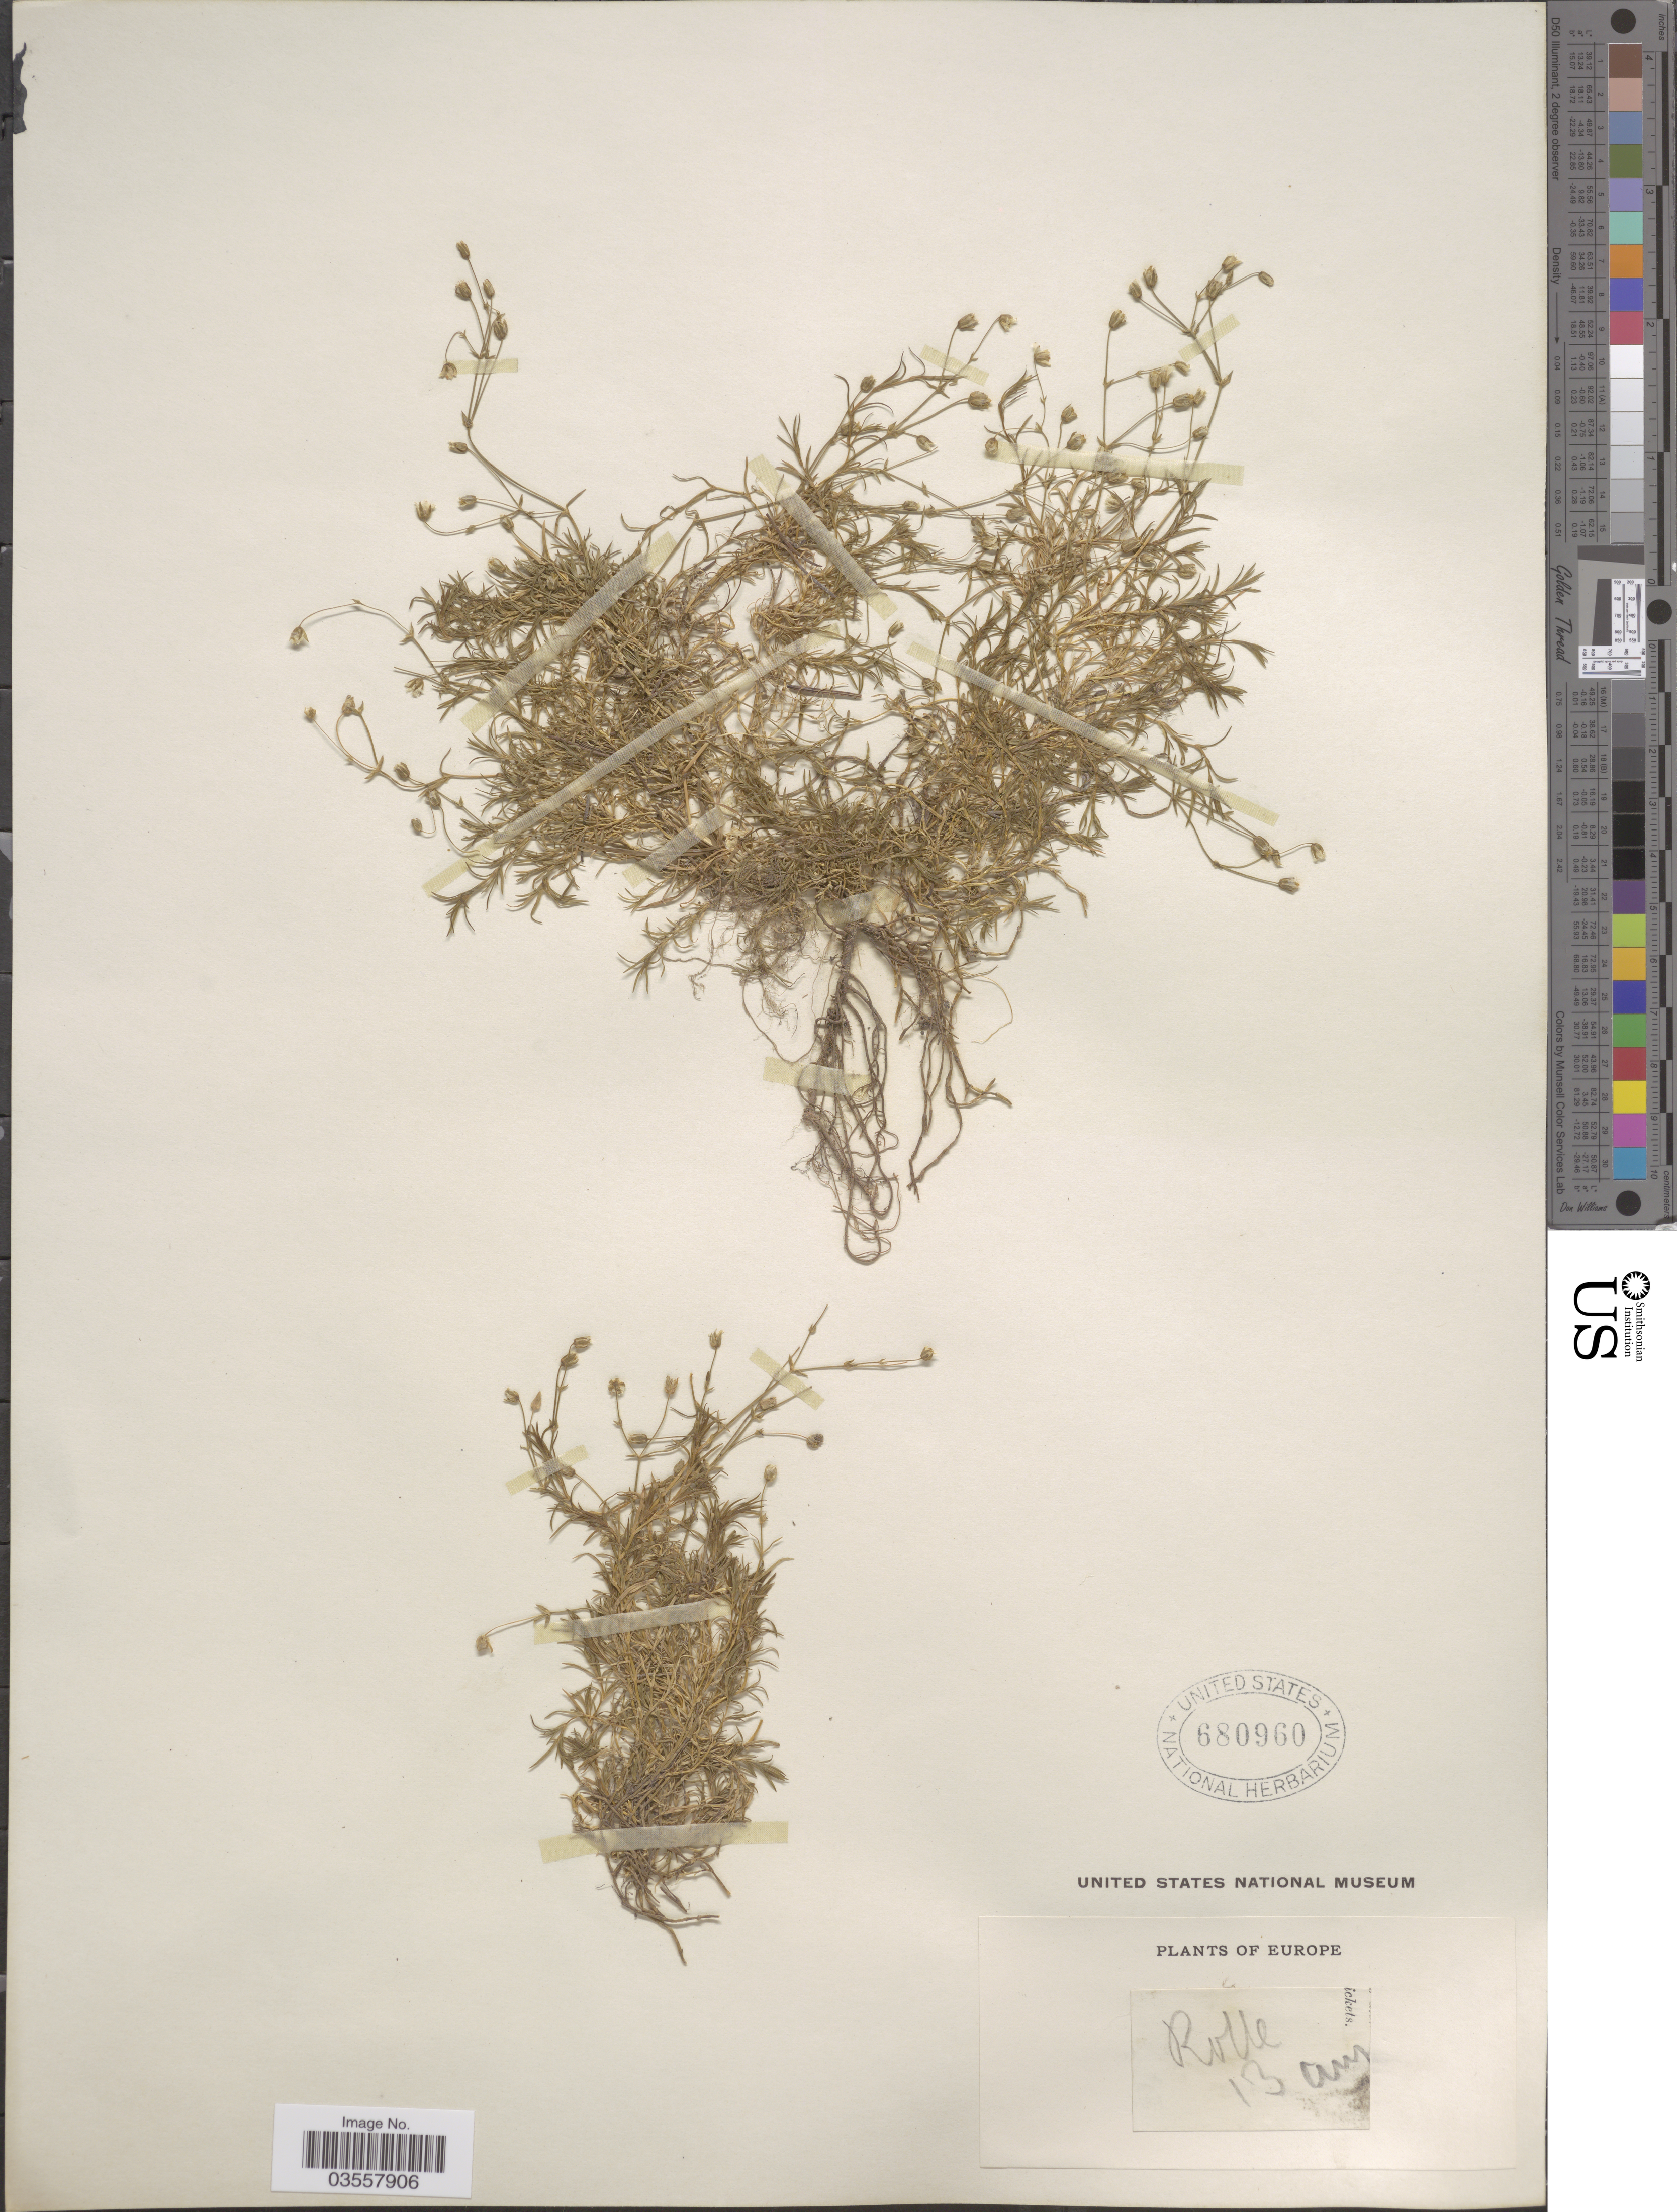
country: Switzerland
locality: Rolle. Europe.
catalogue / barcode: US 680960